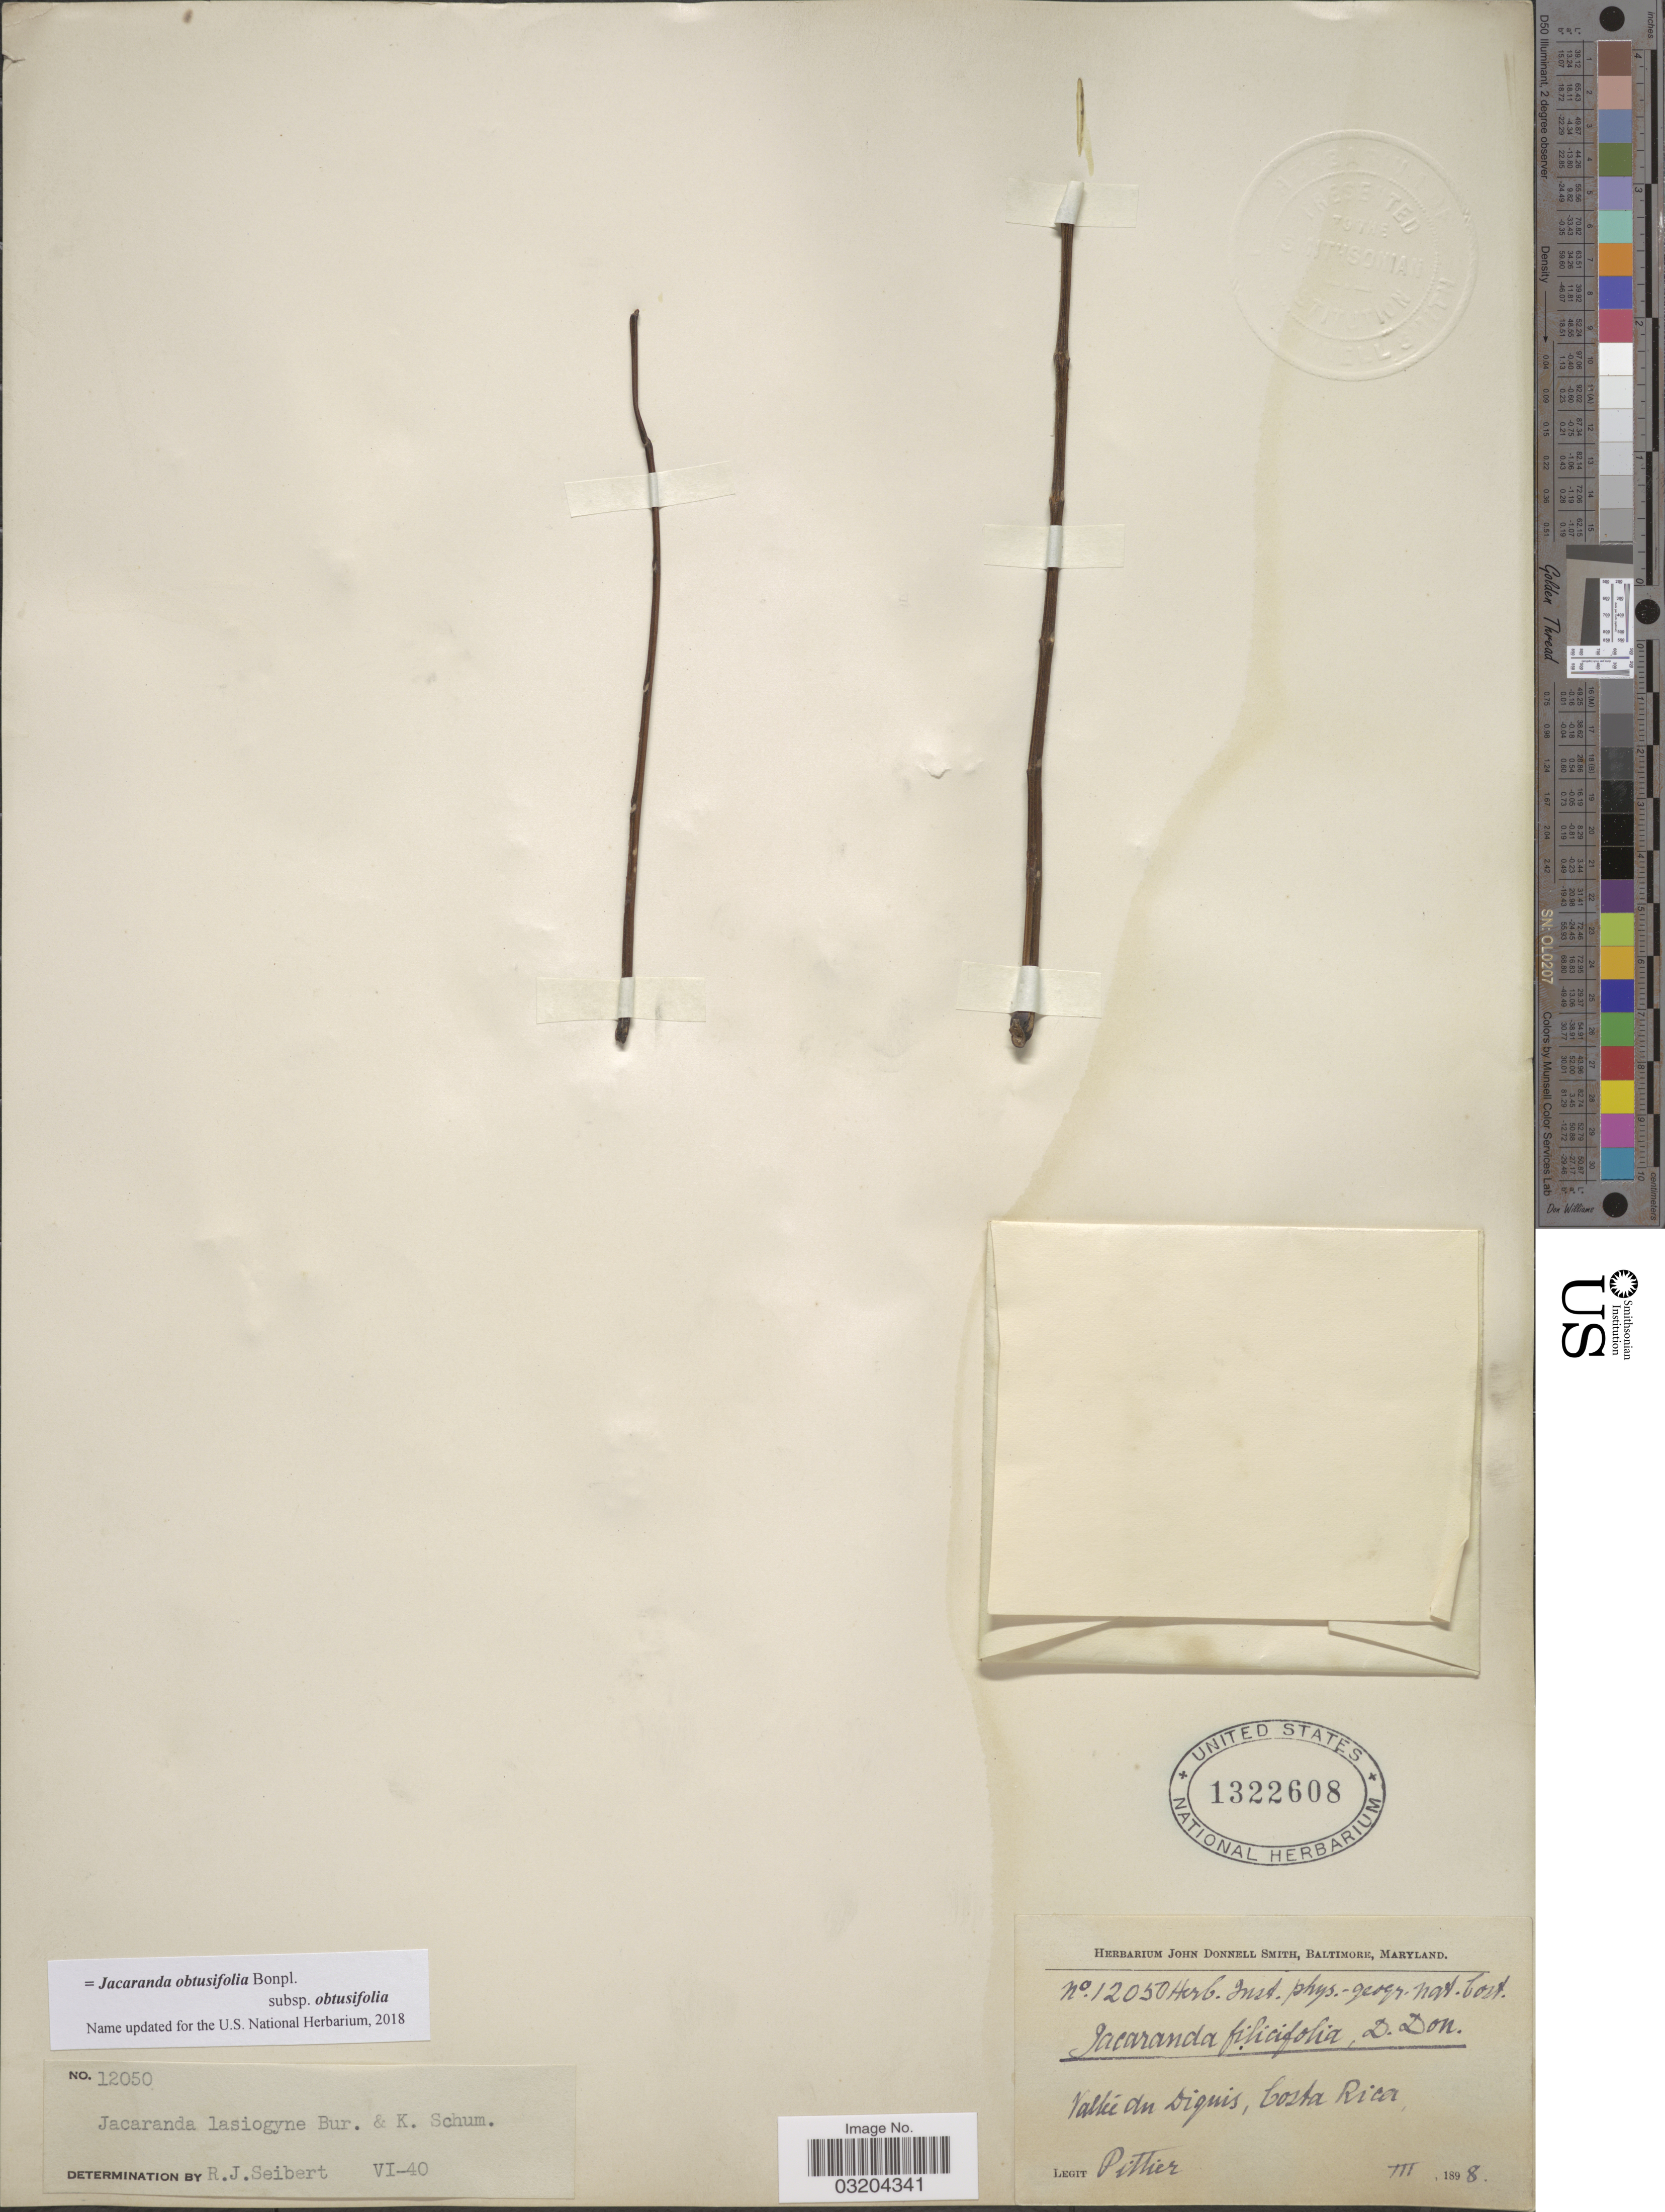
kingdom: Plantae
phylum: Tracheophyta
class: Magnoliopsida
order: Lamiales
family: Bignoniaceae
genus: Jacaranda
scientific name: Jacaranda obtusifolia subsp. obtusifolia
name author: Bonpl.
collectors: Pittier, --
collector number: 12050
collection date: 1898-03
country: Costa Rica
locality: Vallée du Diquis.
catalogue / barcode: US 1322608